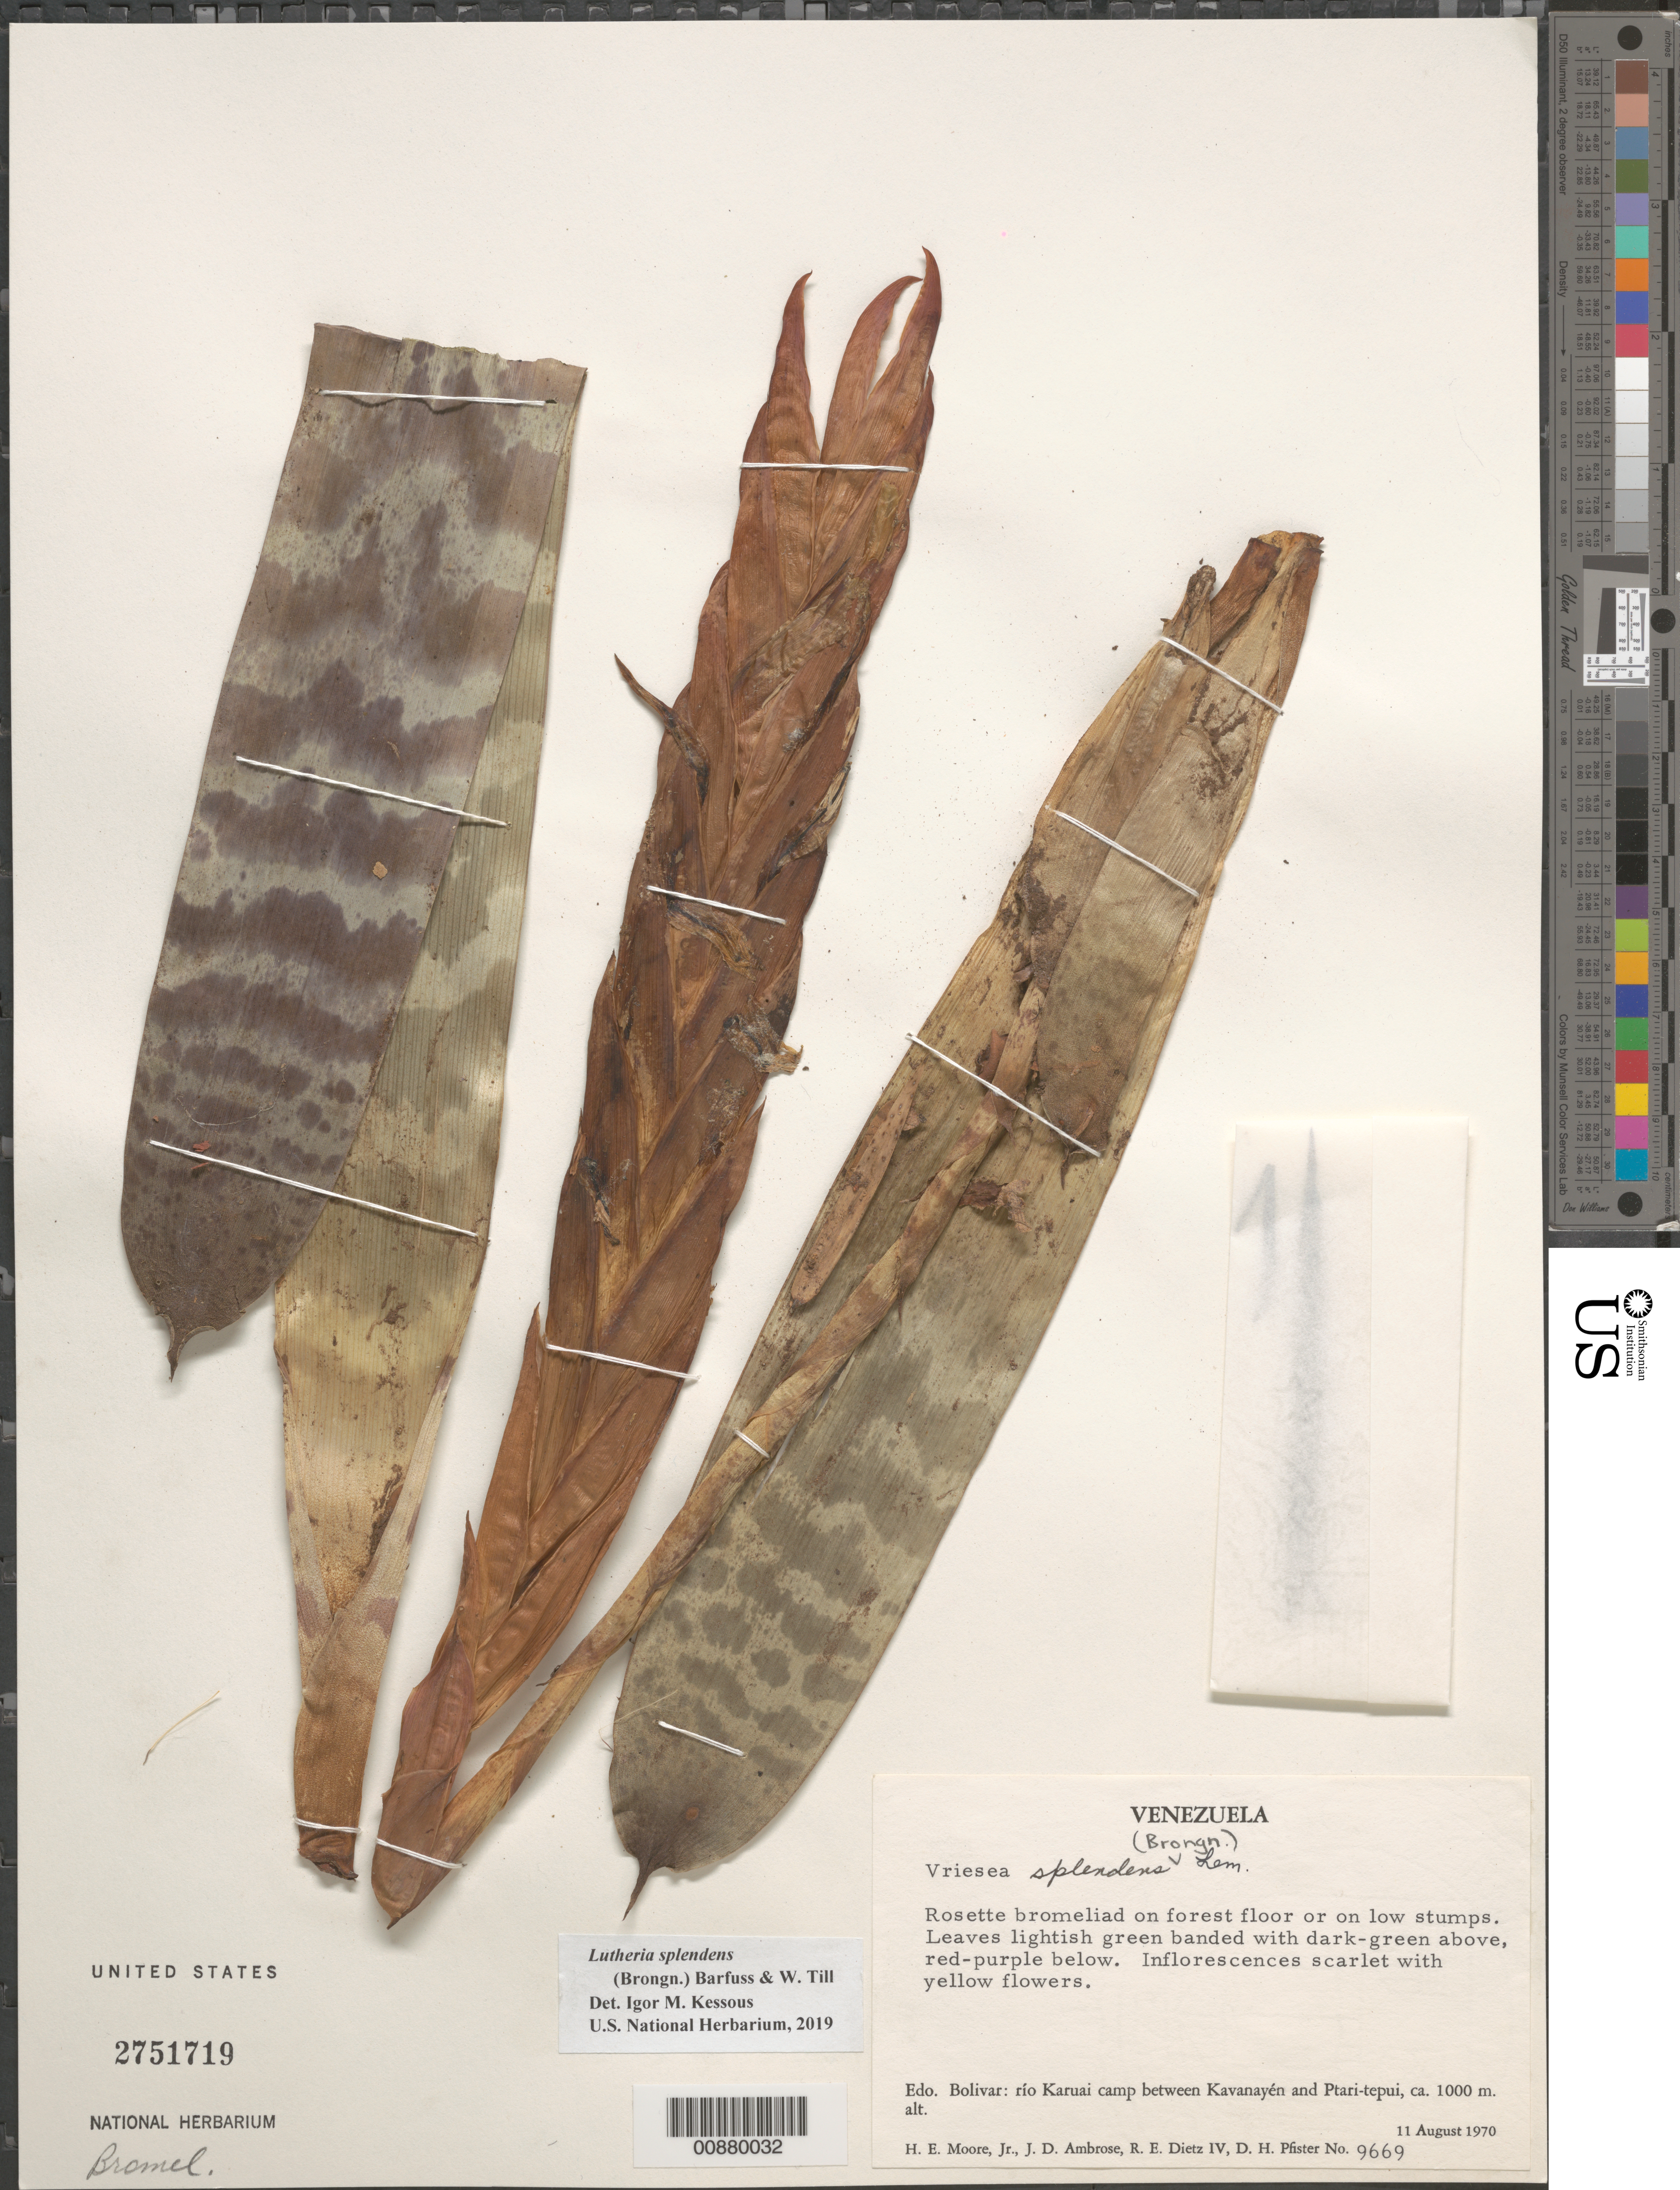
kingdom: Plantae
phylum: Tracheophyta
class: Liliopsida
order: Poales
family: Bromeliaceae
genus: Lutheria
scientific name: Lutheria splendens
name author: (Brongn.) W. Till & Barfuss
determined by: Kessous, Igor M.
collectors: H. E. Moore, J. D. Ambrose, R. Dietz & D. H. Pfister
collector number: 9669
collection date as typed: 11-Aug-70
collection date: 1970-08-11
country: Venezuela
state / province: Bolívar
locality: Río Karuai, camp between Kavanayén and Ptari-tepuí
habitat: Forest floor or on low stumps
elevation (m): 1000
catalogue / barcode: US 2751719